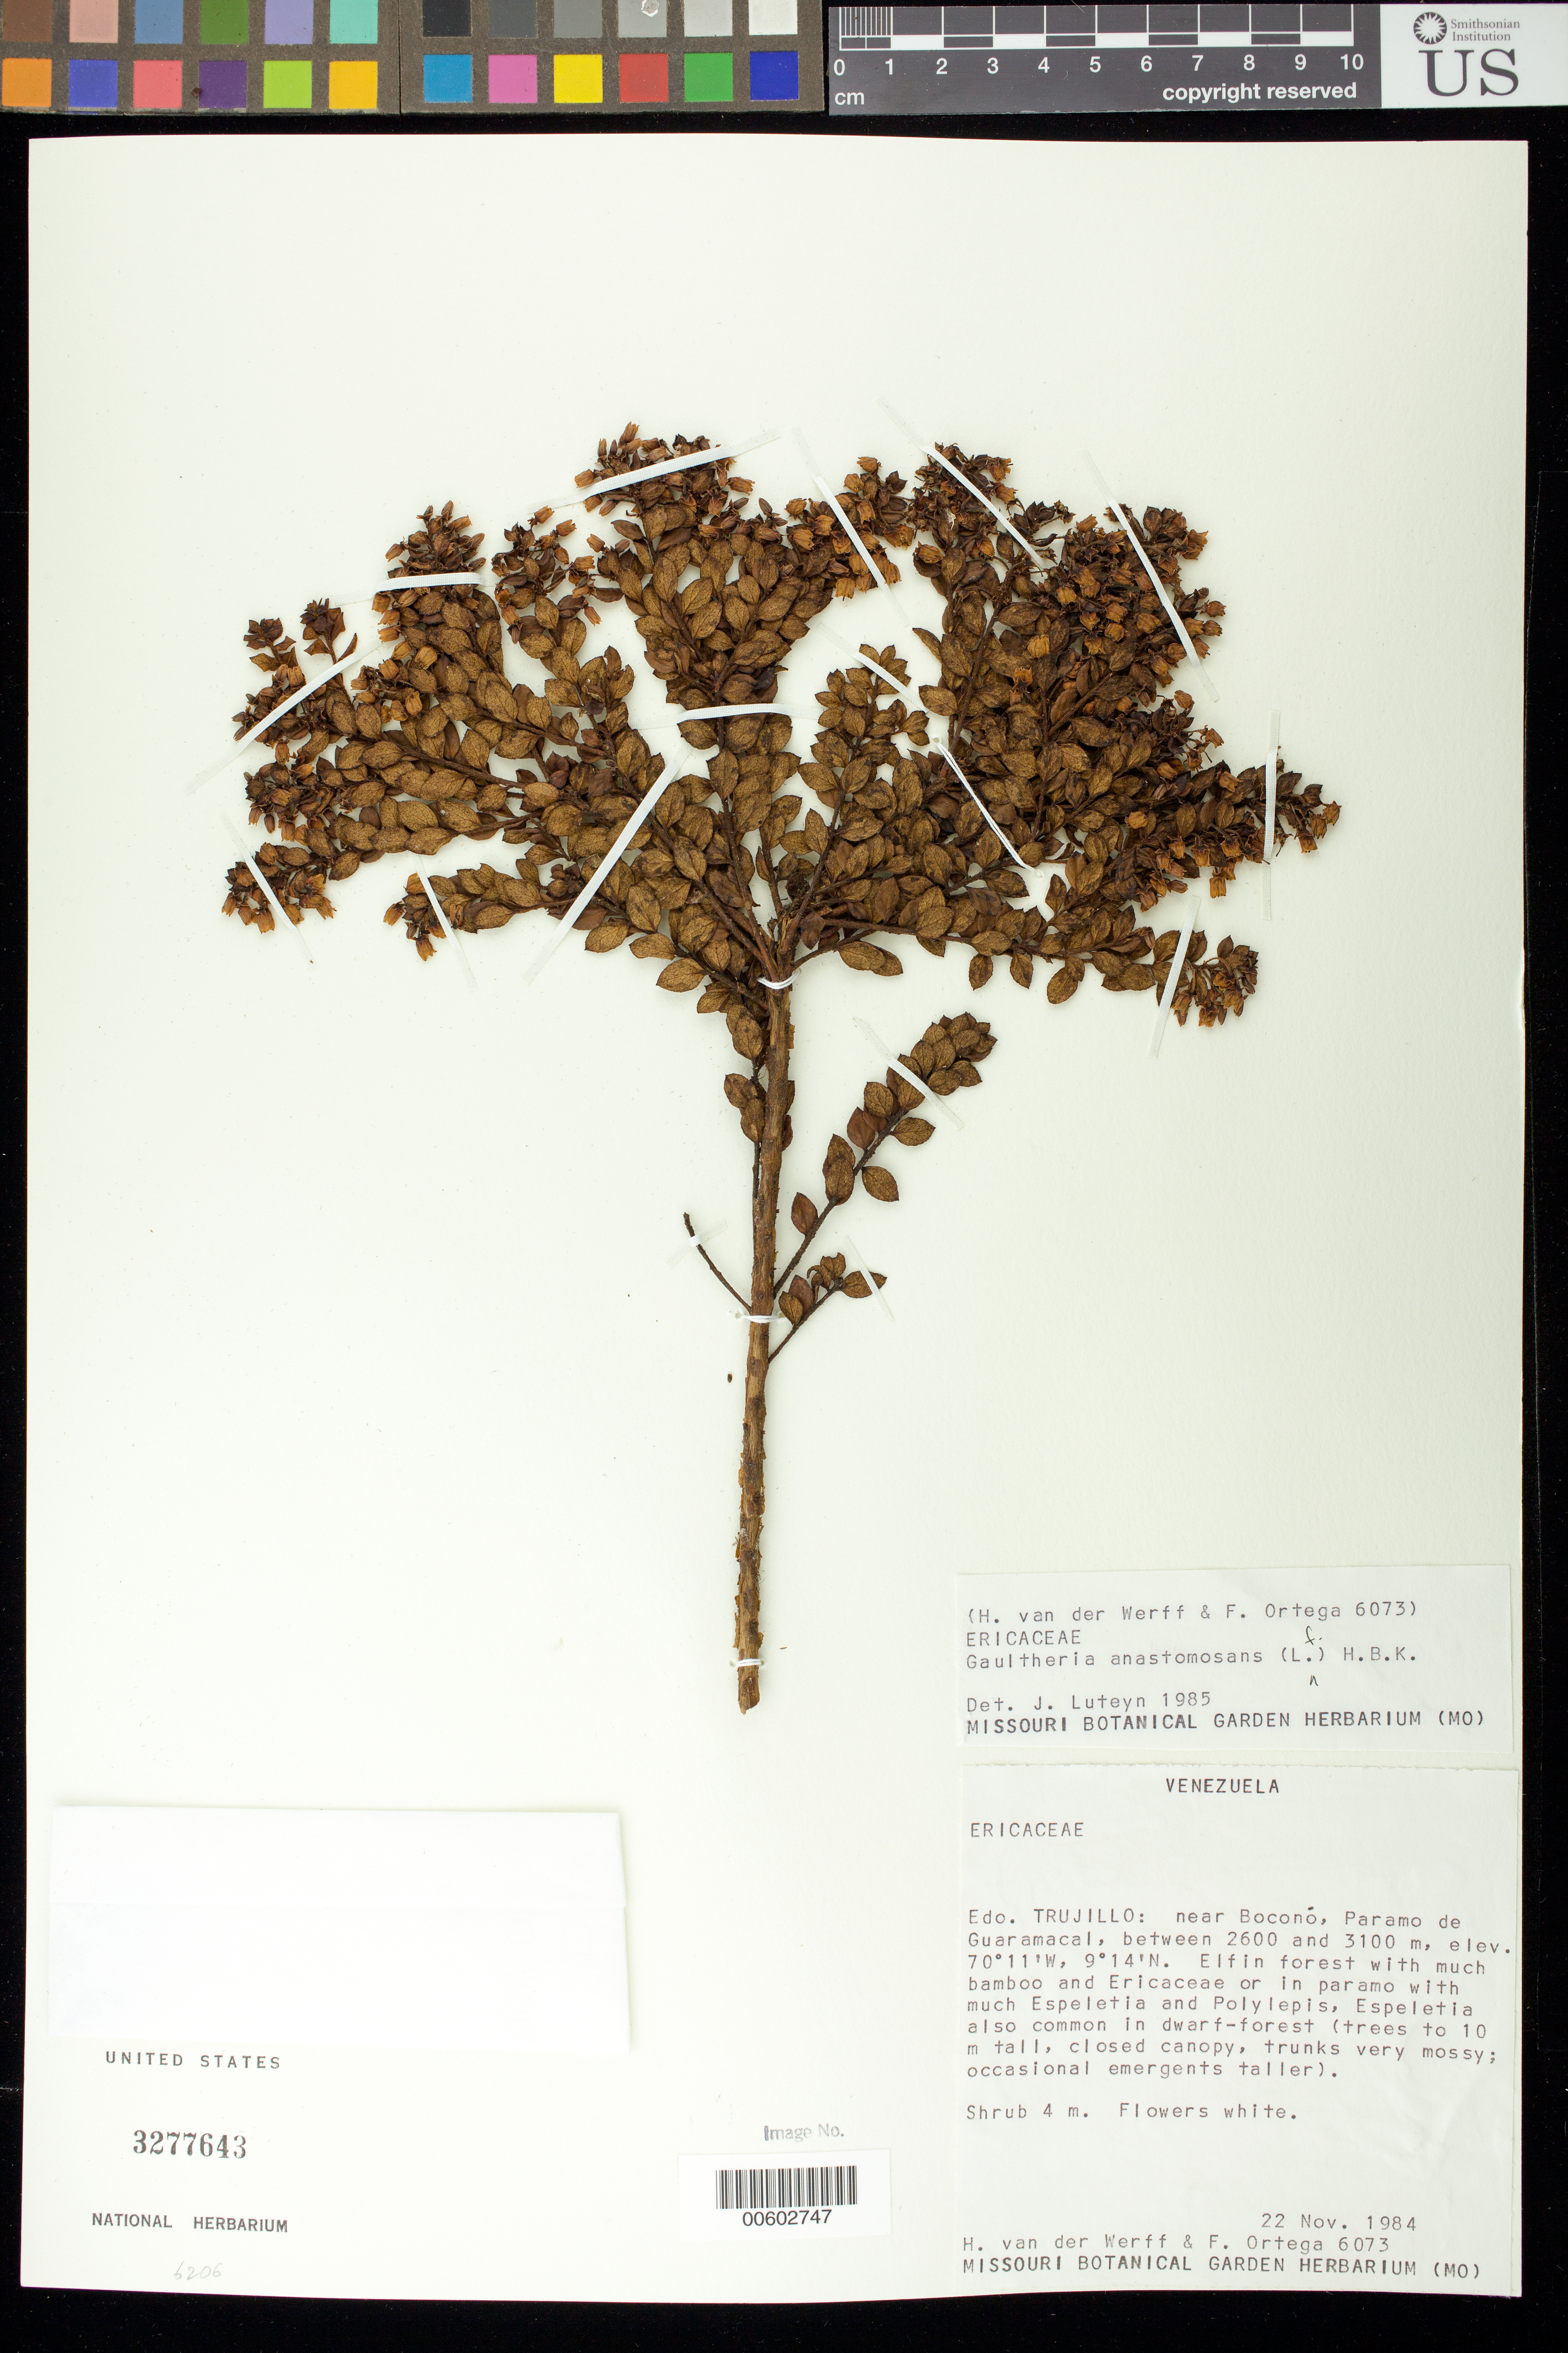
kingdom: Plantae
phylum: Tracheophyta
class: Magnoliopsida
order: Ericales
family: Ericaceae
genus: Gaultheria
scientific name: Gaultheria anastomosans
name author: (L. f.) Kunth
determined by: Luteyn, J. L.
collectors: H. van der Werff & F. J. Ortega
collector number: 6073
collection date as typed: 22 Nov 1984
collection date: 1984-11-22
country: Venezuela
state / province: Trujillo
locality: Paramo de Guaramacal, near Boconó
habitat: Elfin forest with much bamboo and Ericaceae or in páramo with much Espeletia and Polylepis, Espeletia also common in dwarfETC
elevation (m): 2600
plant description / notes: MO, PORT, US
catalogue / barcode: US 3277643